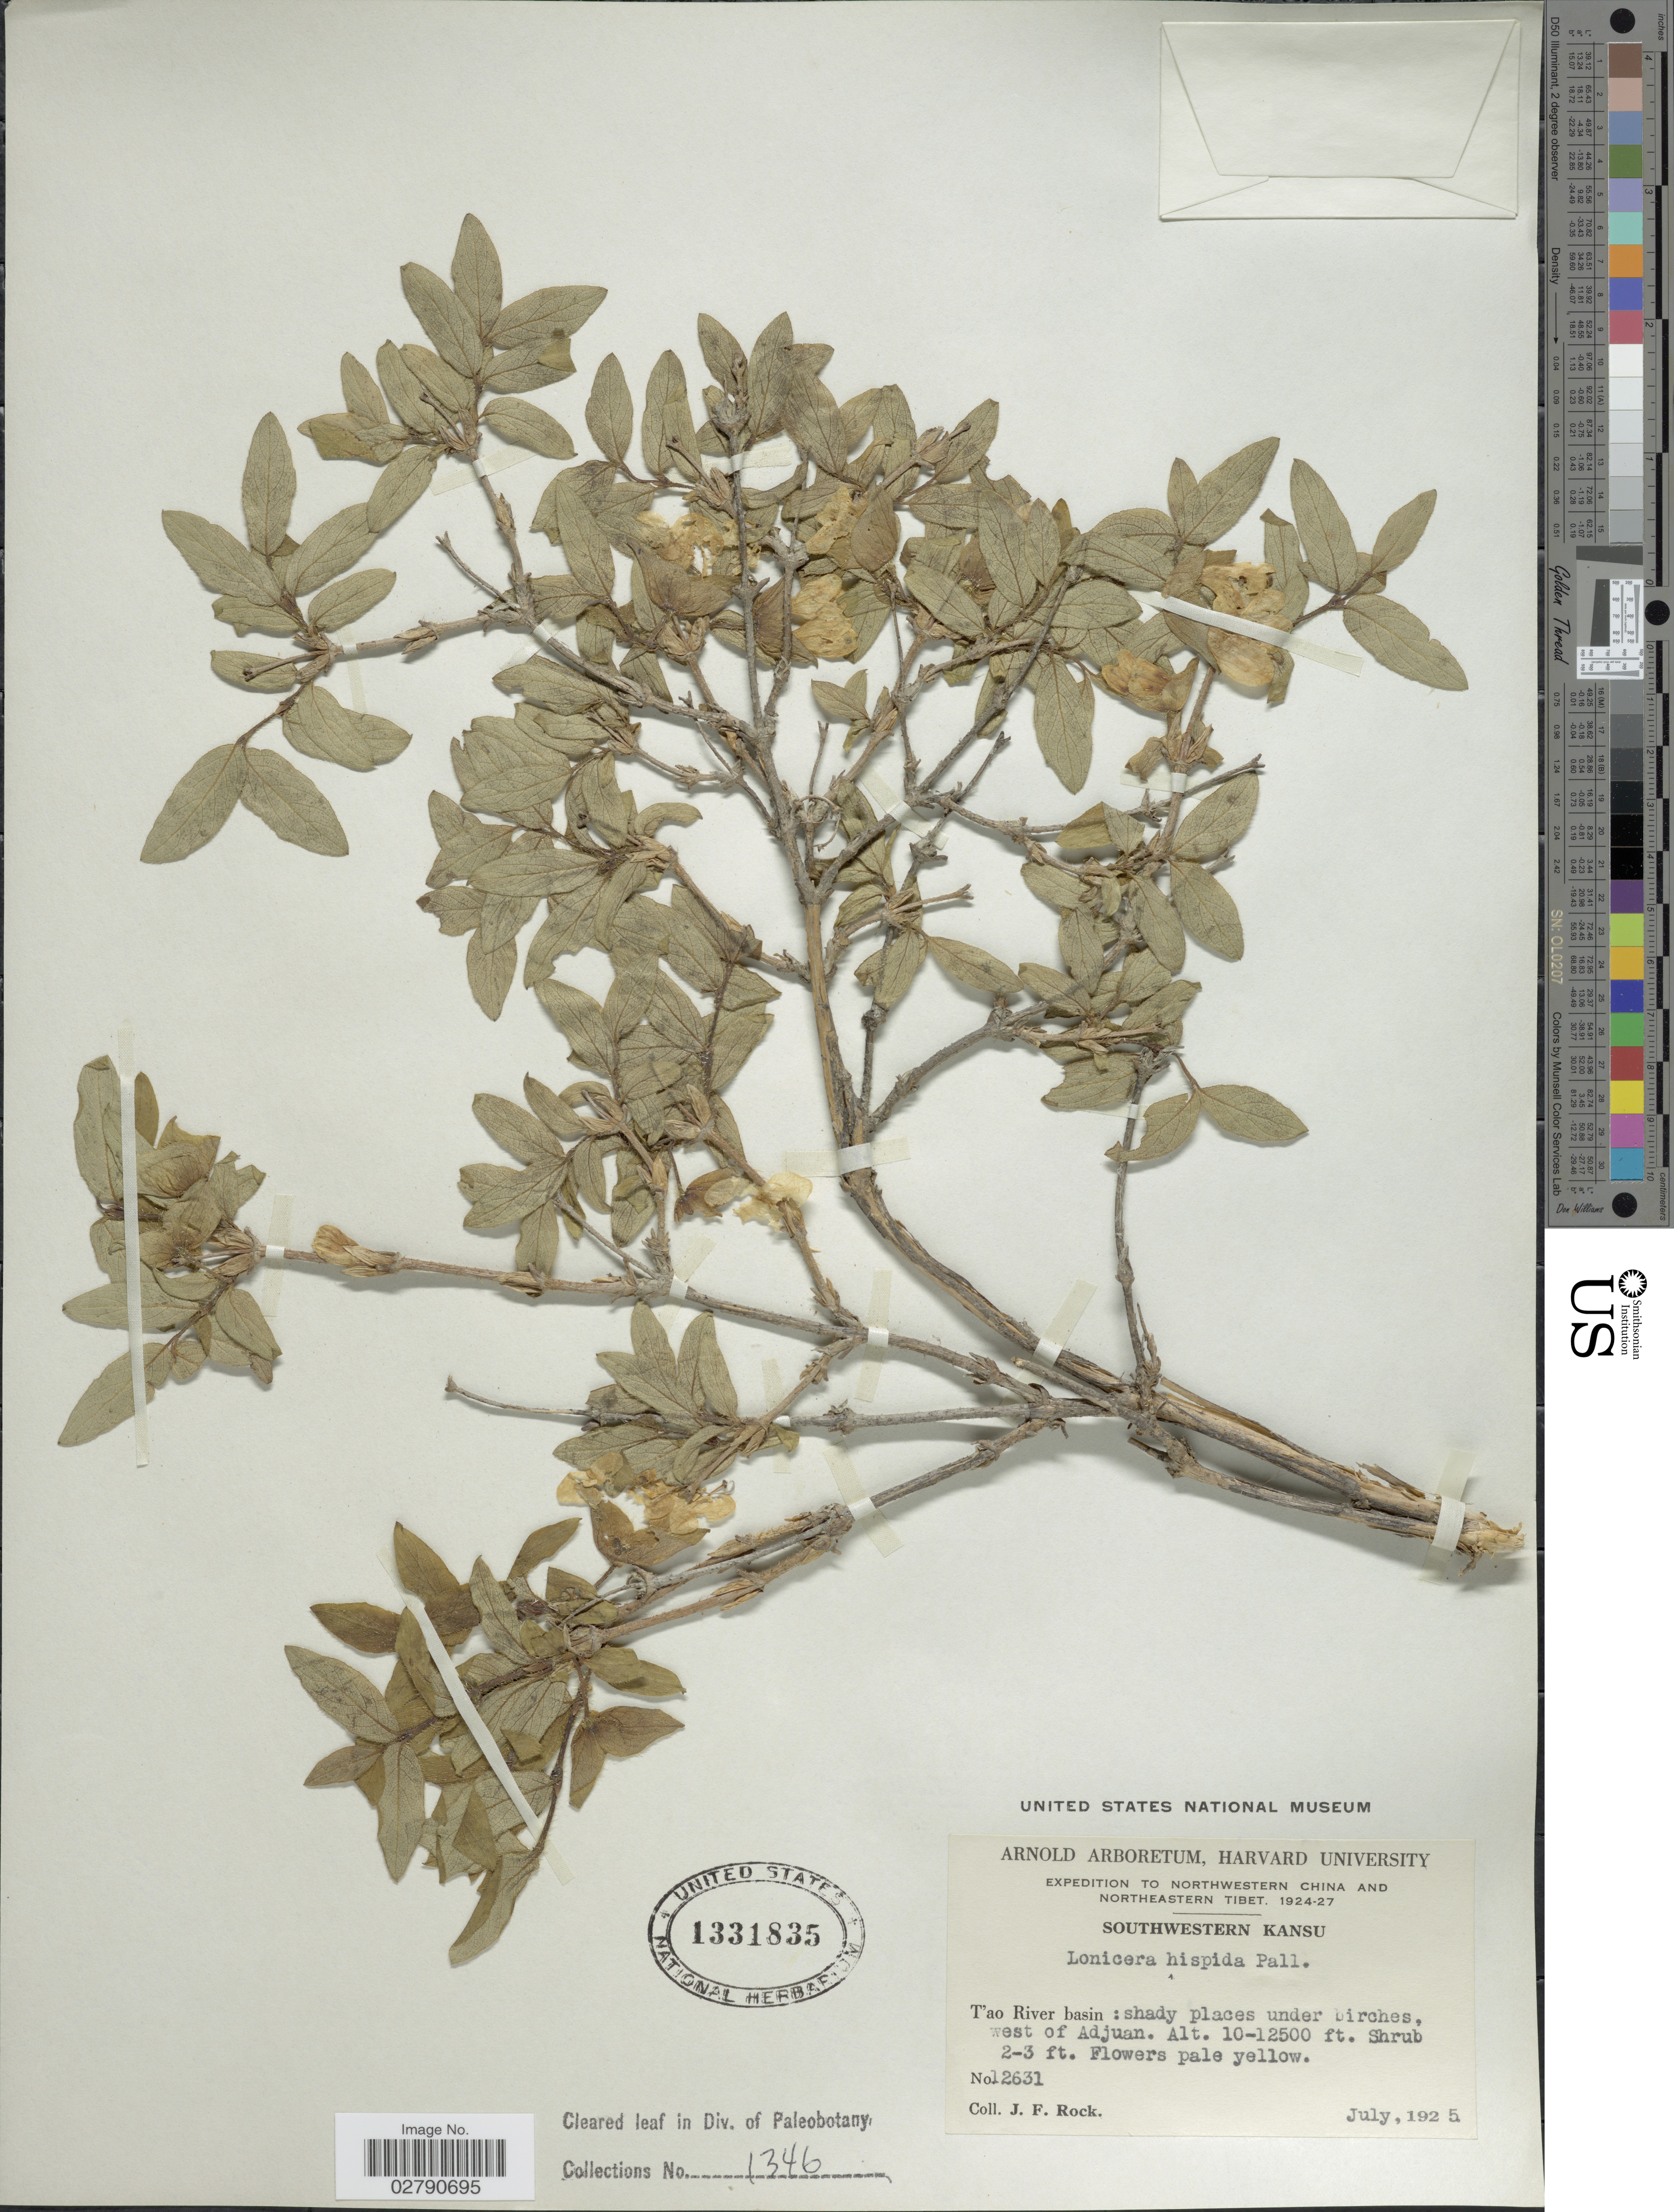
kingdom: Plantae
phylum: Tracheophyta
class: Magnoliopsida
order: Dipsacales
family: Caprifoliaceae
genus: Lonicera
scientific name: Lonicera hispida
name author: Pall. ex Roem. & Schult.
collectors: J. Rock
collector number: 12631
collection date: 1925-07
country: China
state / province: Gansu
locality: Northwestern China and Northeastern Tibet. Southwestern Kansu. T'ao River basin: shady places under birches, west of Adjuan.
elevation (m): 3048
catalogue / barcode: US 1331835